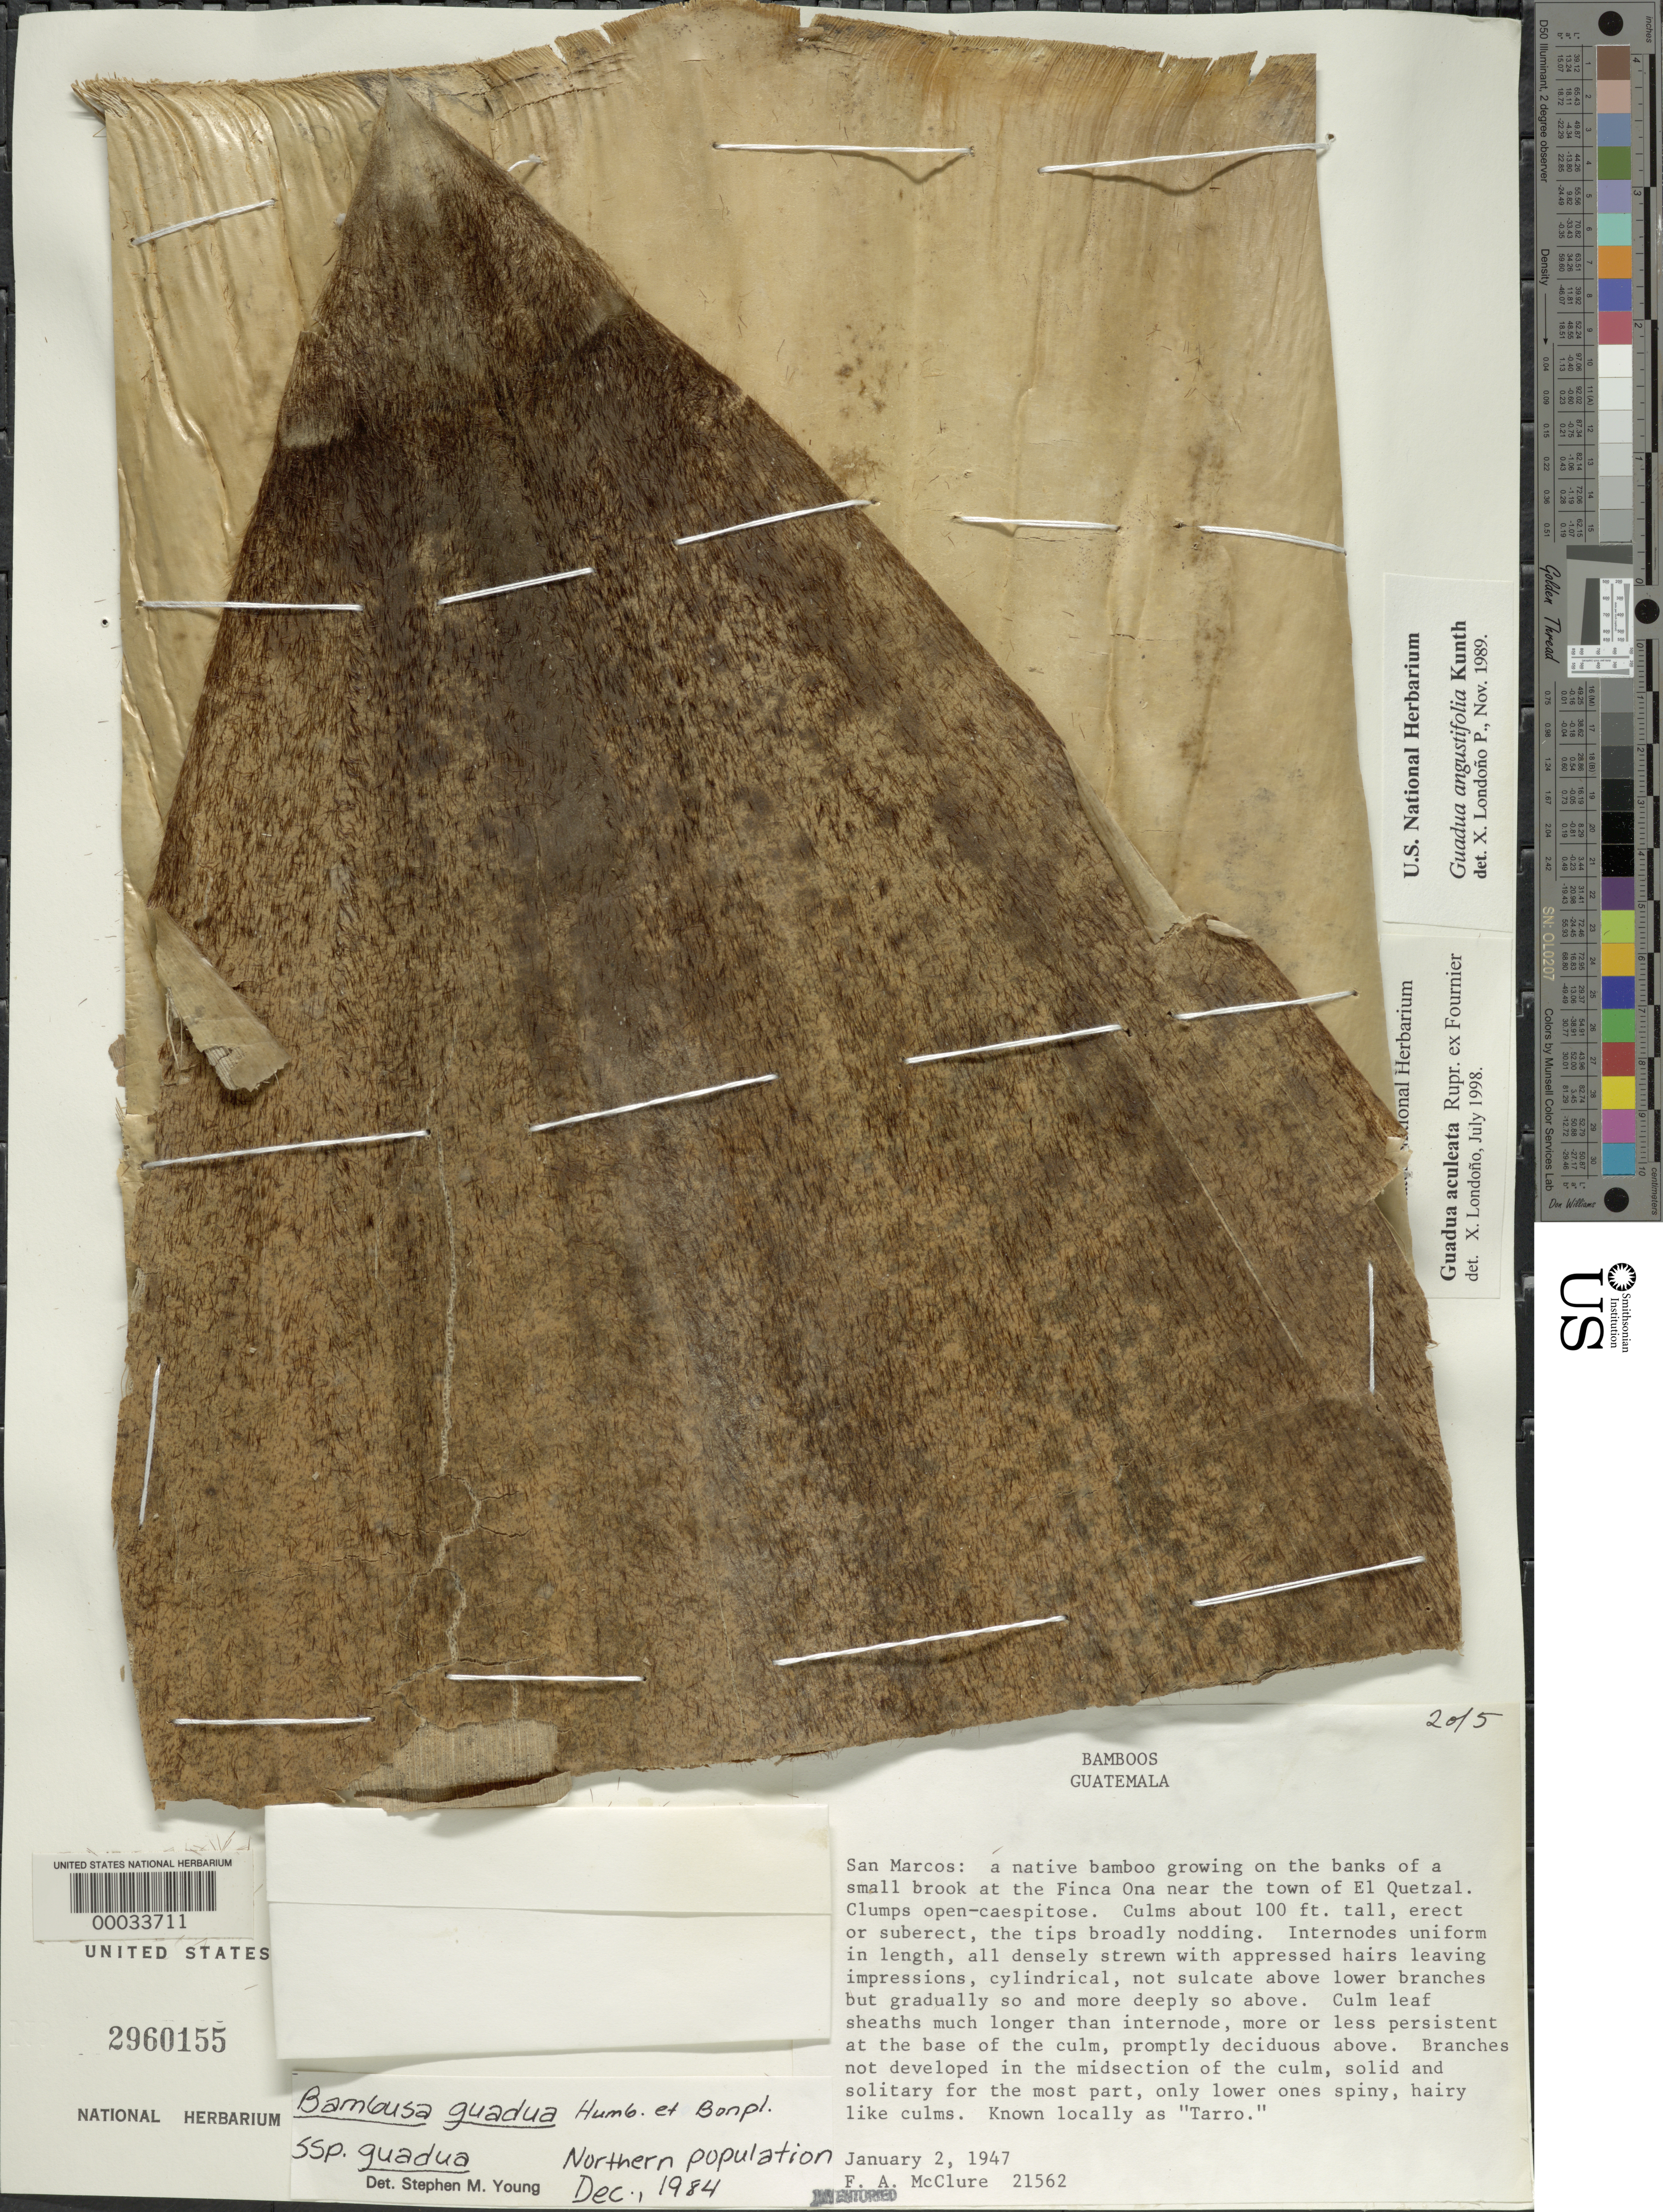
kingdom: Plantae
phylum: Tracheophyta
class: Liliopsida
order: Poales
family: Poaceae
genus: Guadua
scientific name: Guadua aculeata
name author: Rupr. ex E. Fourn.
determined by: Londoño, X., (TULV), Jardin Botanico "Juan Maria Cespedes"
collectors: F. A. McClure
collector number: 21562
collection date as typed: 02 Jan 1947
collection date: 1947-01-02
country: Guatemala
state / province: San Marcos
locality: Finca Ona, El Quetzal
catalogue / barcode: US 2960155